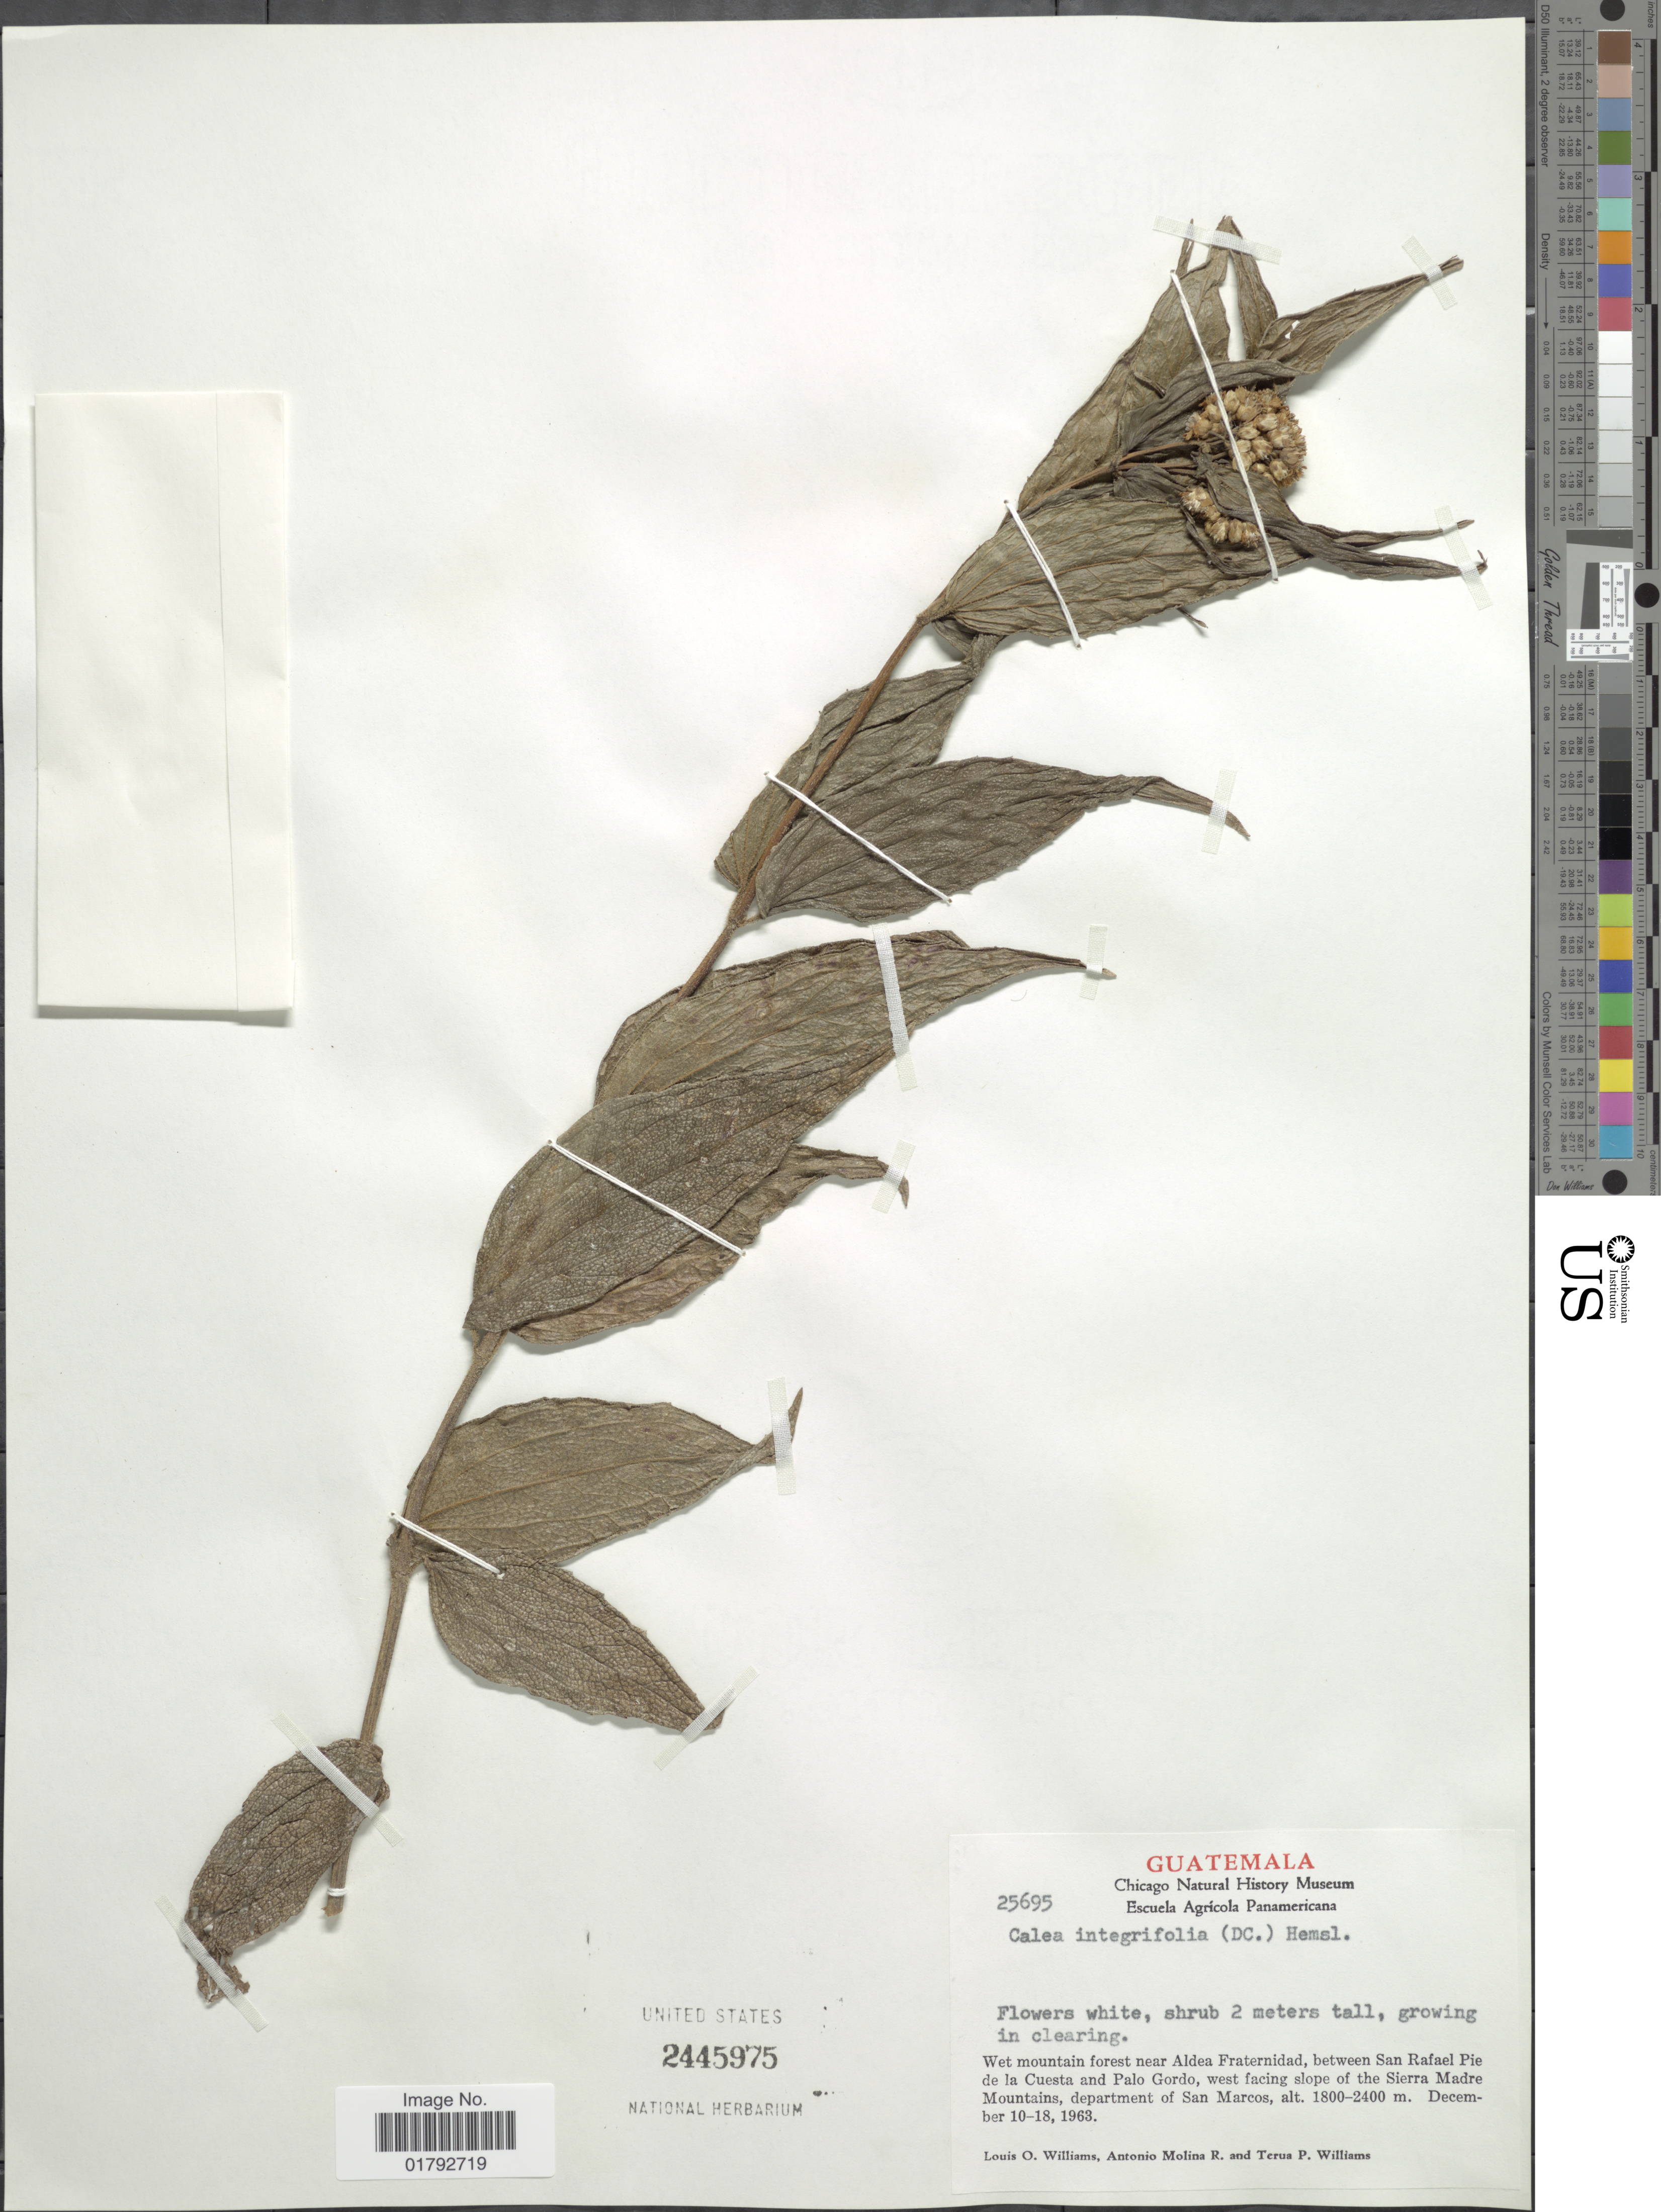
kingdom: Plantae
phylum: Tracheophyta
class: Magnoliopsida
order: Asterales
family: Asteraceae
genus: Alloispermum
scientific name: Alloispermum integrifolium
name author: (DC.) H. Rob.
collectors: L. O. Williams, A. Molina R. & T. P. Williams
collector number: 25695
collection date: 1963-12-10/1963-12-18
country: Guatemala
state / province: San Marcos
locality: Wet mountain forest near Aldea Fraternidad, between San Rafael Pie de la Cuesta and Palo Gordo, west facing slope of the Sierra Madres Mountains, department of San Marcos.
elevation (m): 1800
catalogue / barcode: US 2445975